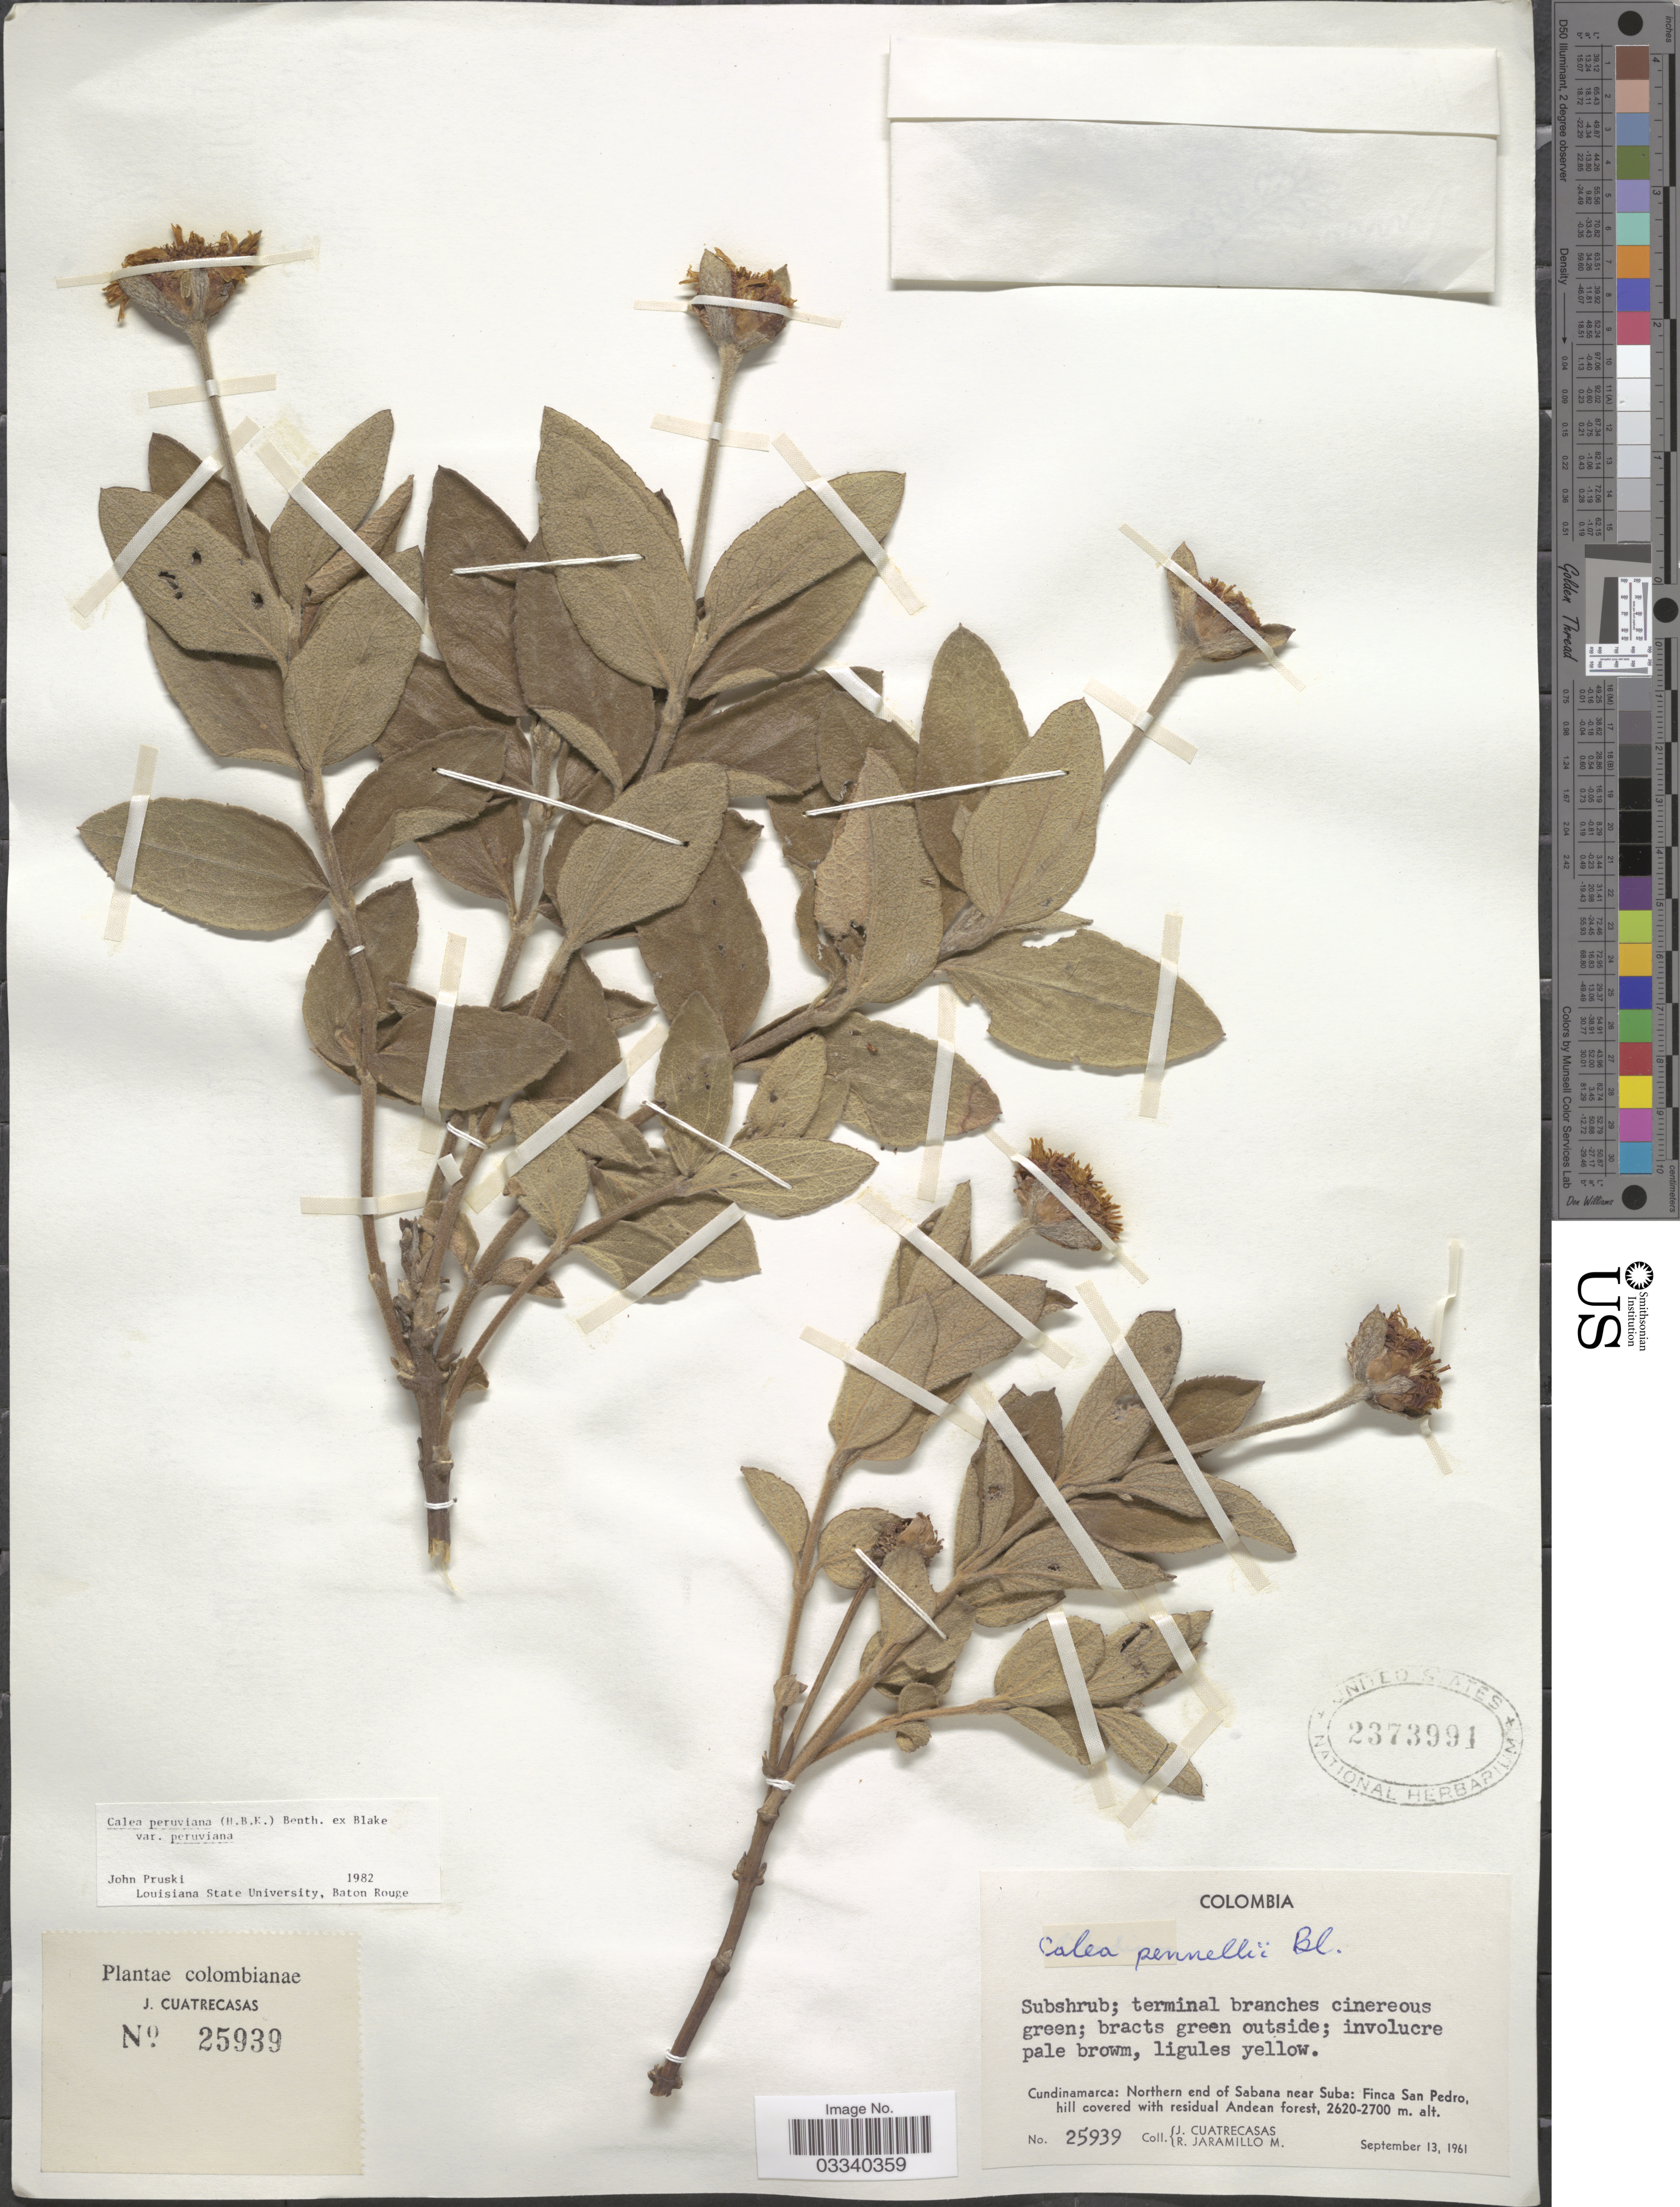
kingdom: Plantae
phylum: Tracheophyta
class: Magnoliopsida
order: Asterales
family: Asteraceae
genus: Calea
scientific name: Calea peruviana var. peruviana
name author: (Kunth) Benth.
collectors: J. Cuatrecasas & R. Jaramillo M.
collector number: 25939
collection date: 1961-09-13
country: Colombia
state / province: Cundinamarca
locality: Northern end of Sabana near Suba: Finca San Pedro, hill covered with residual Andean forest.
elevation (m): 2620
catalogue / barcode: US 2373991